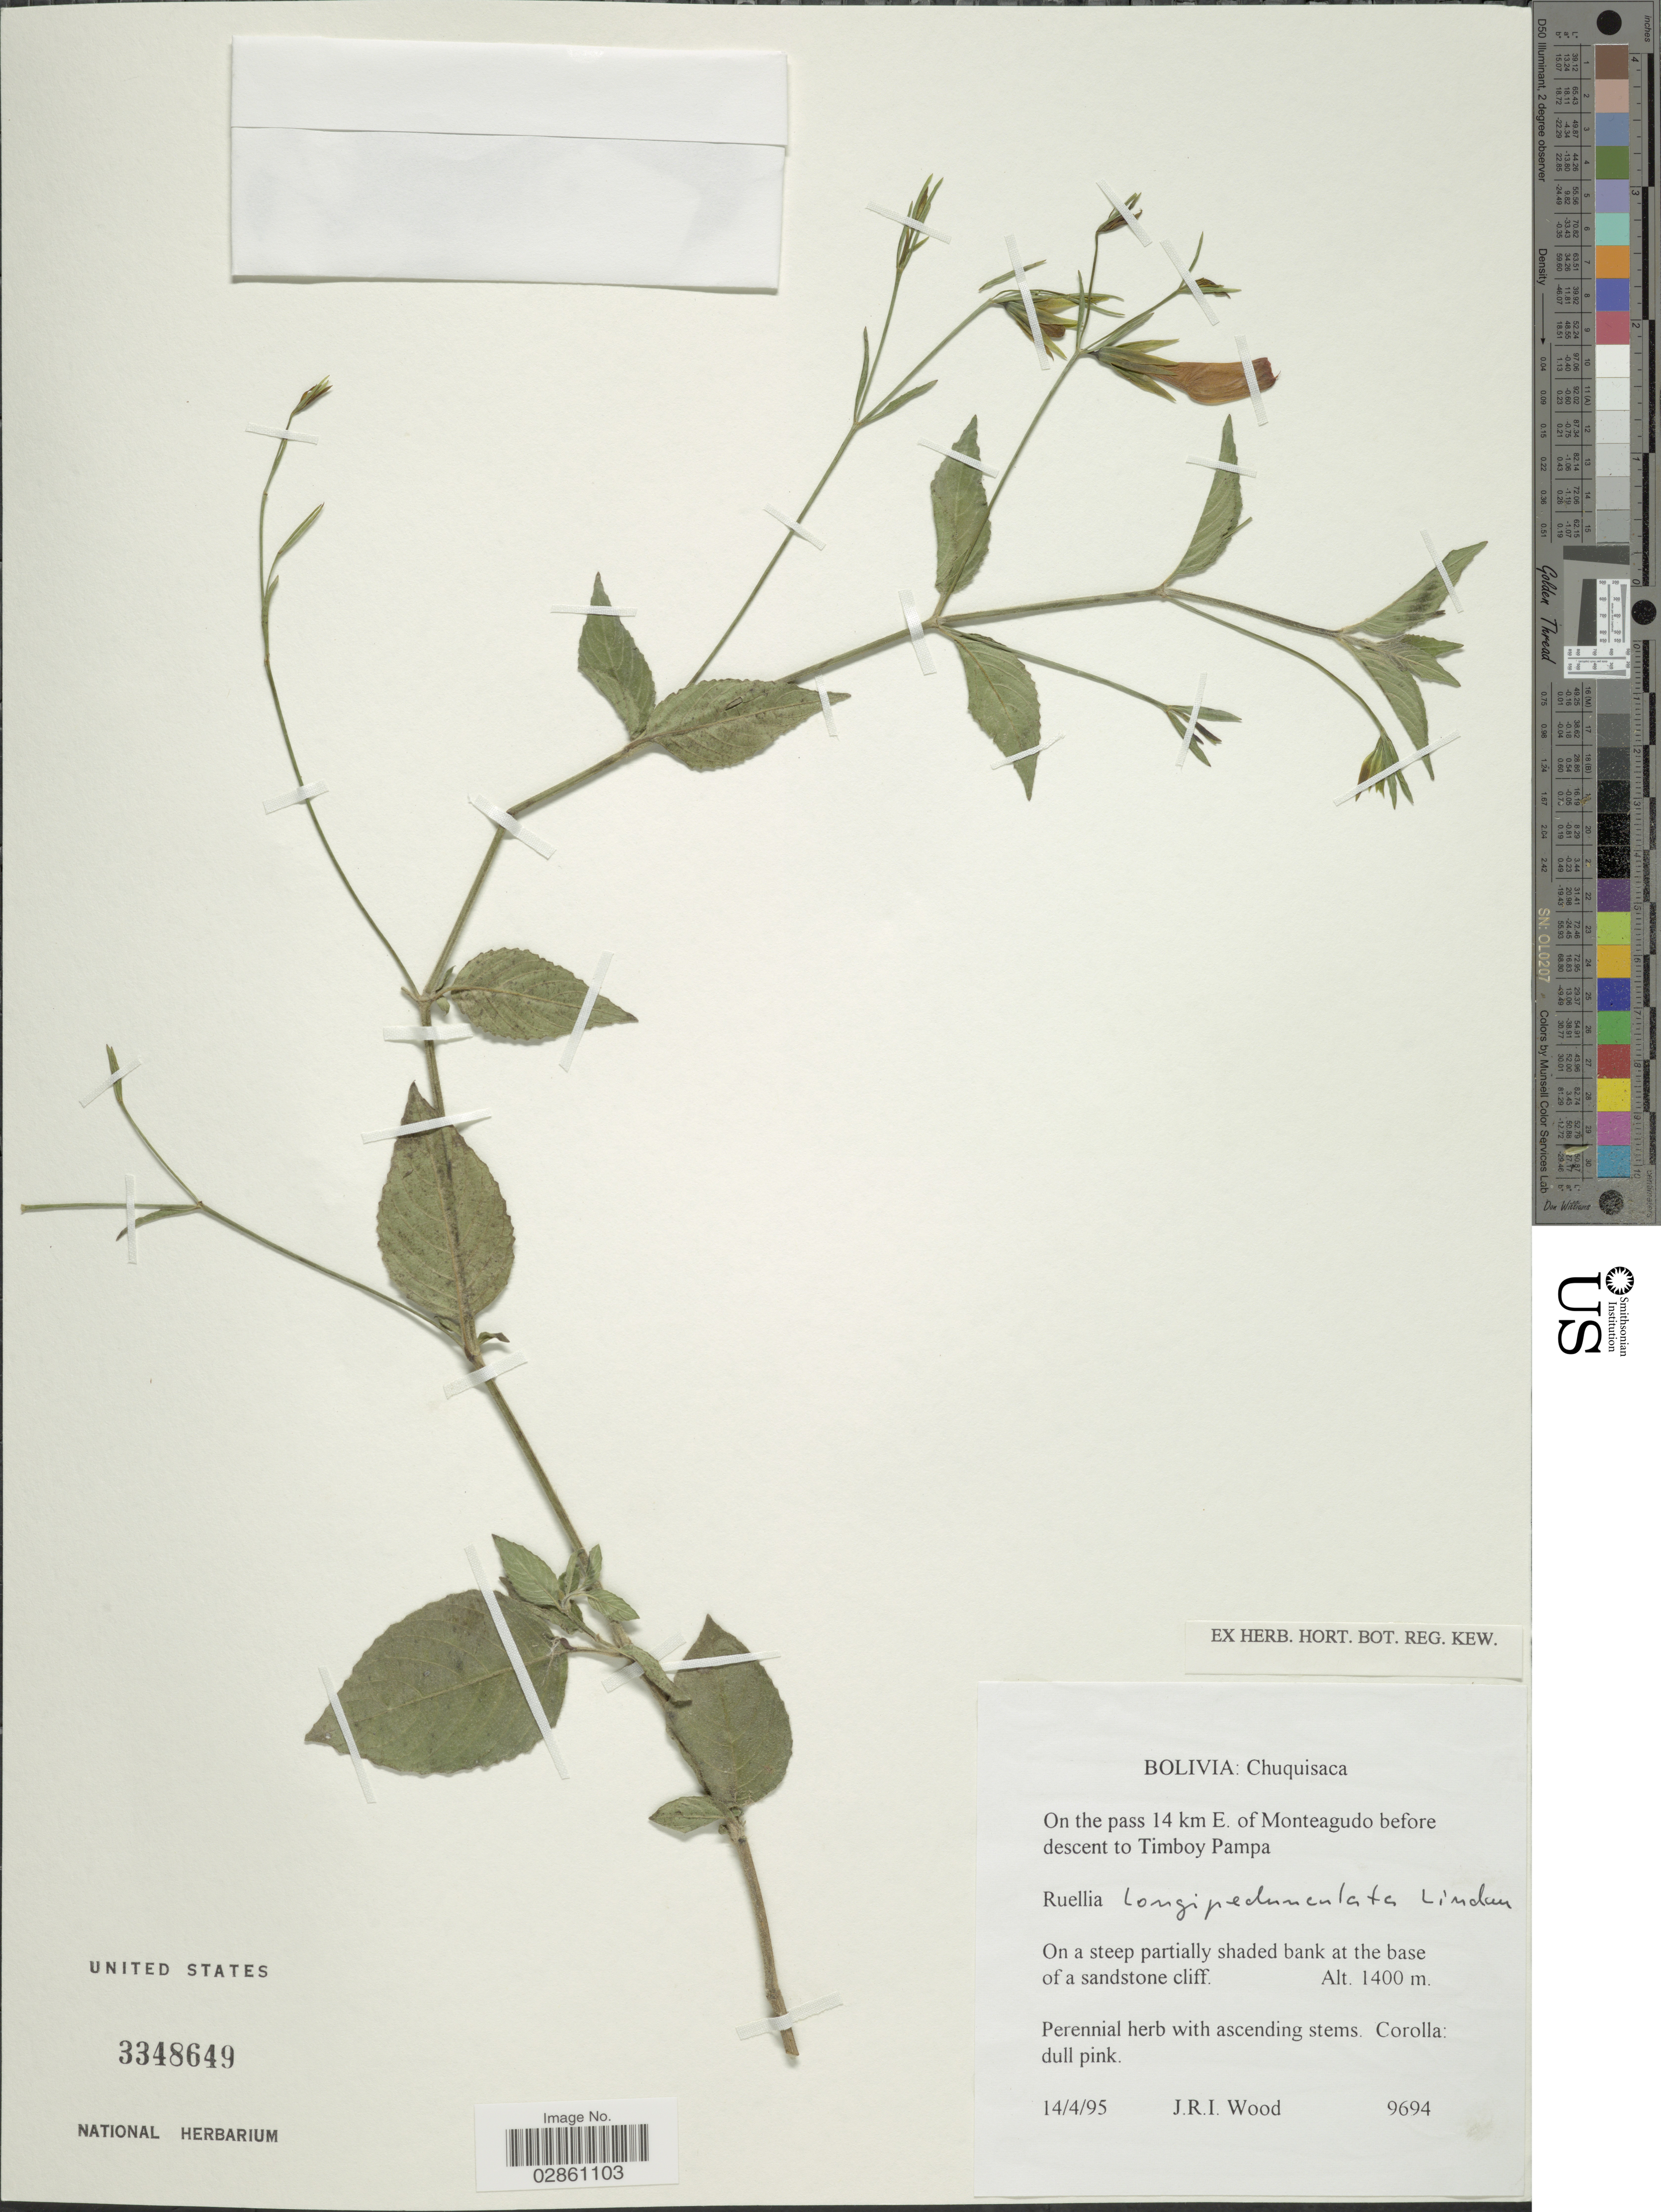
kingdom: Plantae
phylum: Tracheophyta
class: Magnoliopsida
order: Lamiales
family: Acanthaceae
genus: Ruellia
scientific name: Ruellia longipedunculata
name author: Lindau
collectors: J. R. I. Wood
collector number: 9694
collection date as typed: Transcribed d/m/y: 14/4/95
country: Bolivia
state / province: Chuquisaca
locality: On the pass 14 km E. of Monteagudo before descent to Timboy Pampa.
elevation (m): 1400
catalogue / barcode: US 3348649